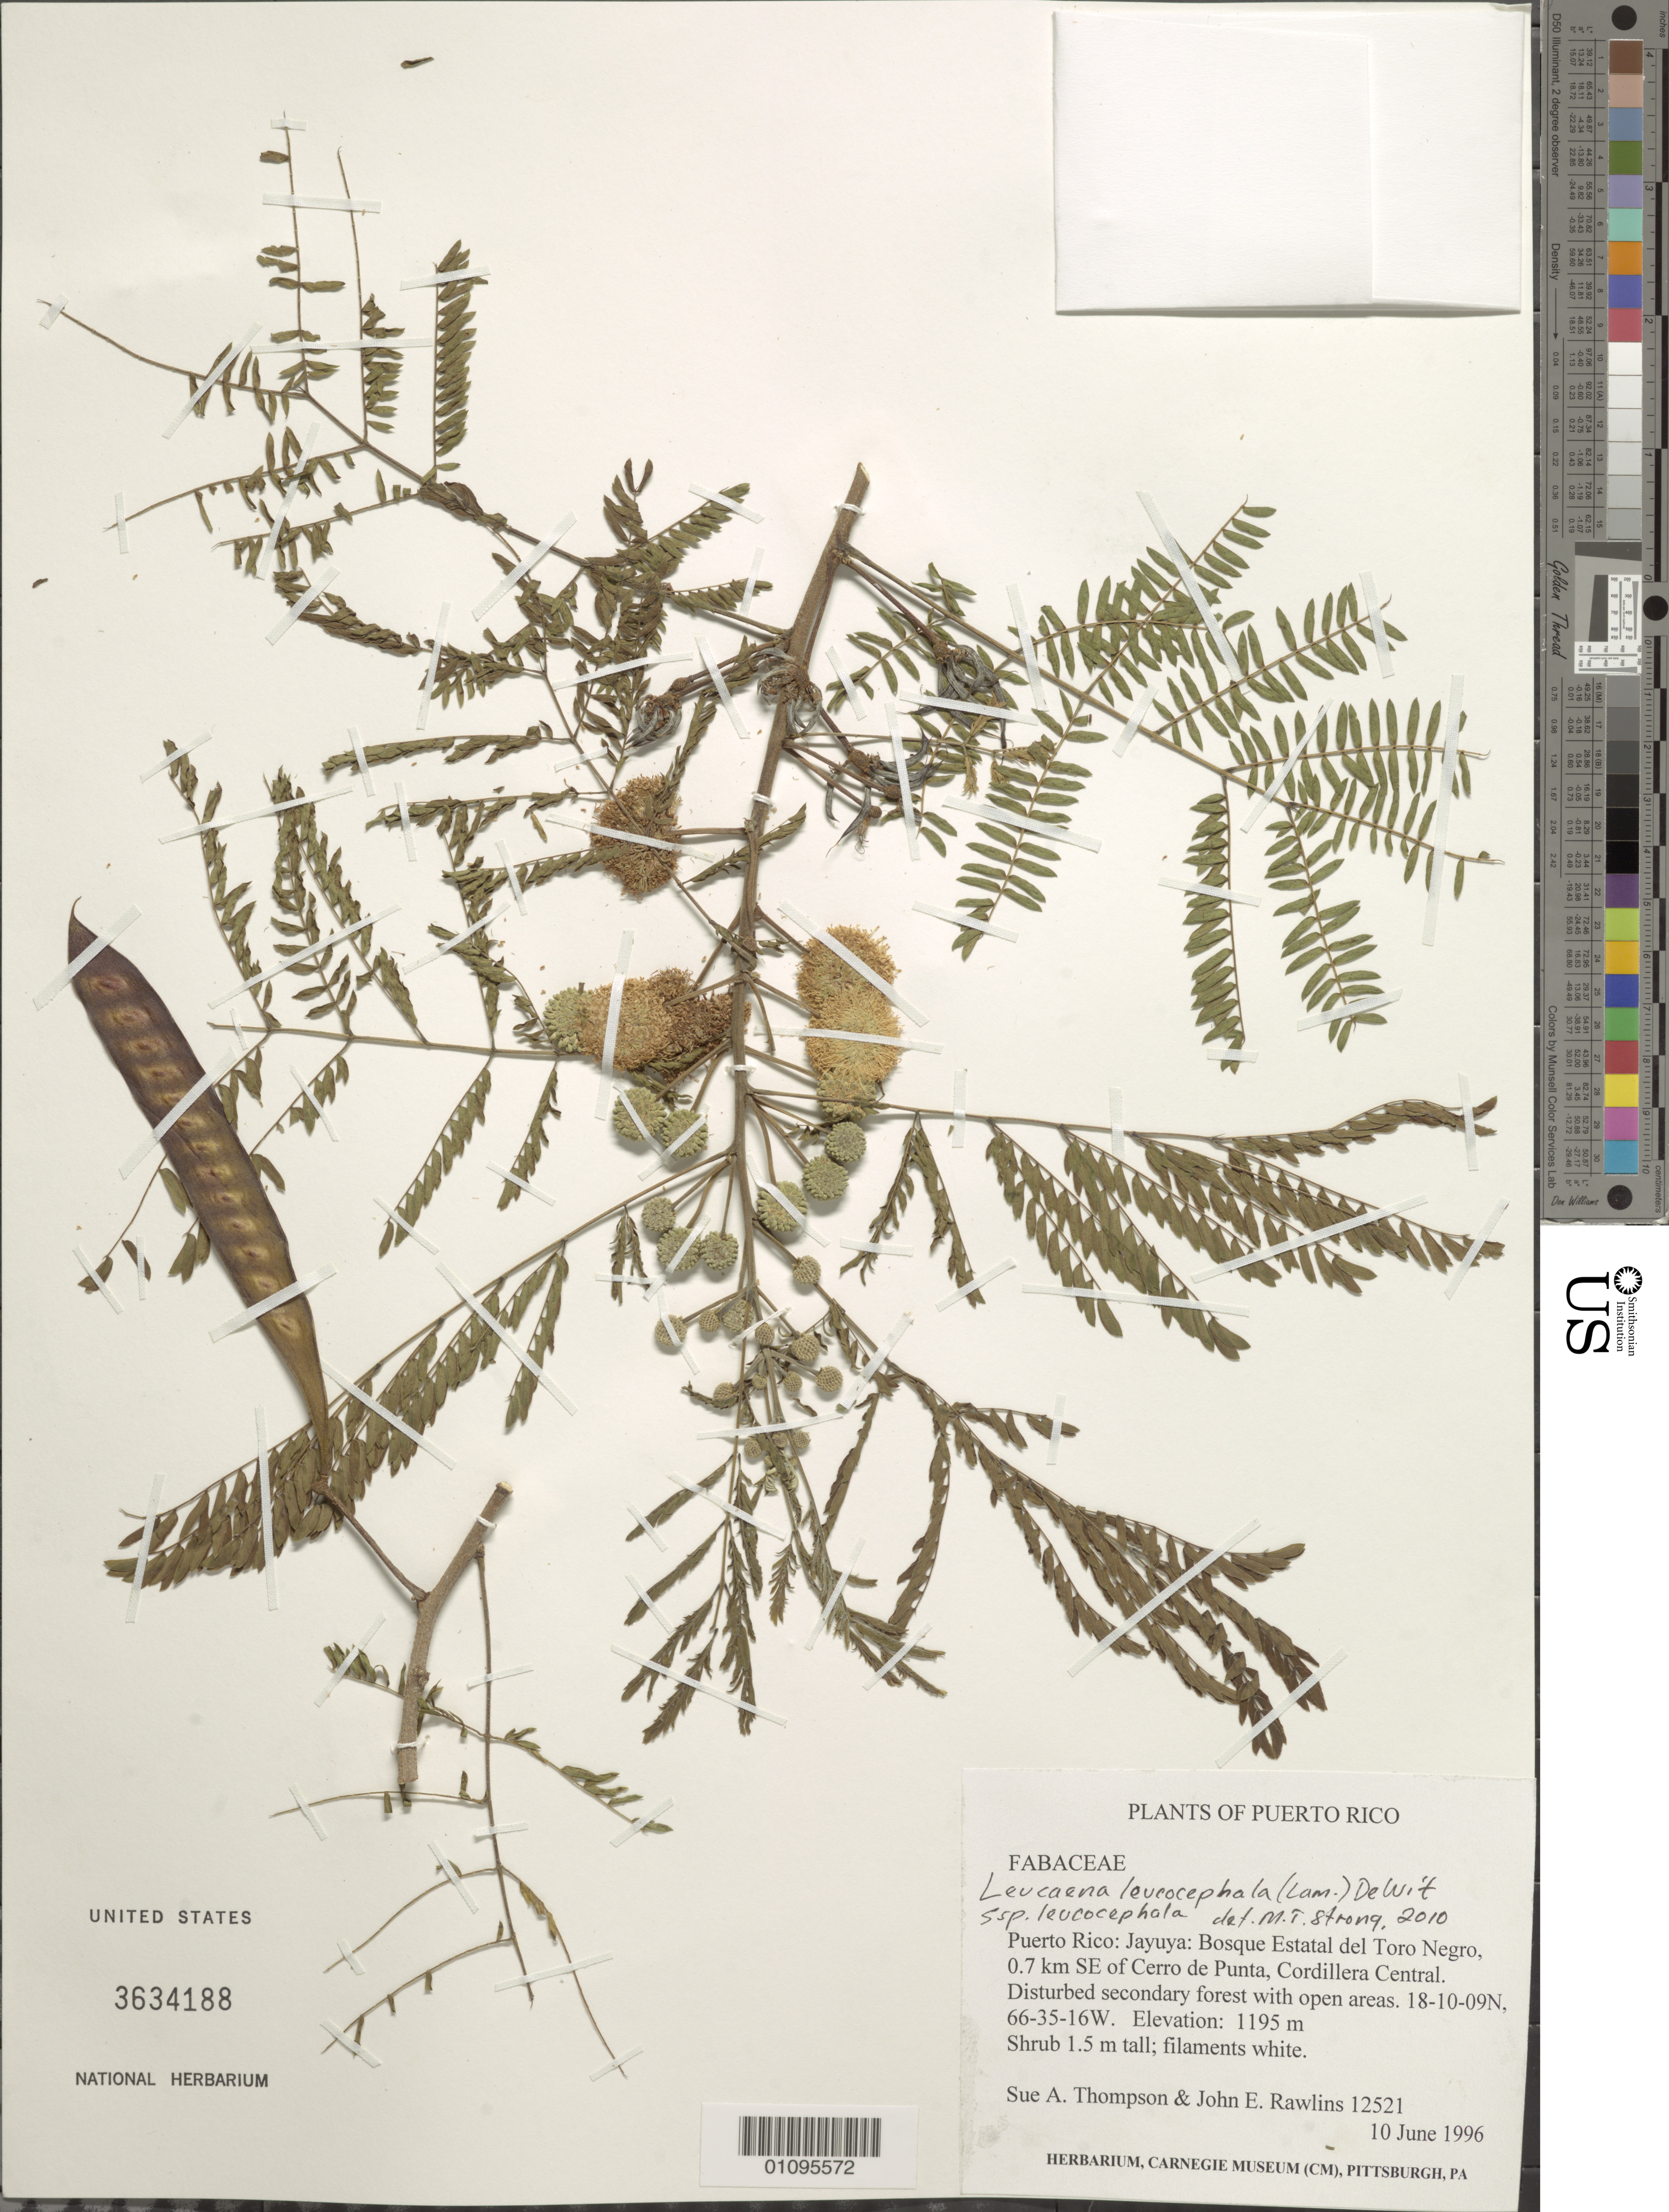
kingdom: Plantae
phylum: Tracheophyta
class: Magnoliopsida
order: Fabales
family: Fabaceae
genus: Leucaena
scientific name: Leucaena leucocephala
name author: (Lam.) de Wit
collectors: S. A. Thompson & J. Rawlins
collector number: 12521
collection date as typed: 10 Jun 1996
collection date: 1996-06-10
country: Puerto Rico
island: Puerto Rico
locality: Jayuya: Bosque Estatal del Toro Negro, 0.7 km SE of Cerro de Punta, Cordillera Central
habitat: Disturbed secondary forest with open areas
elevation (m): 1195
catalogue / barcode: US 3634188